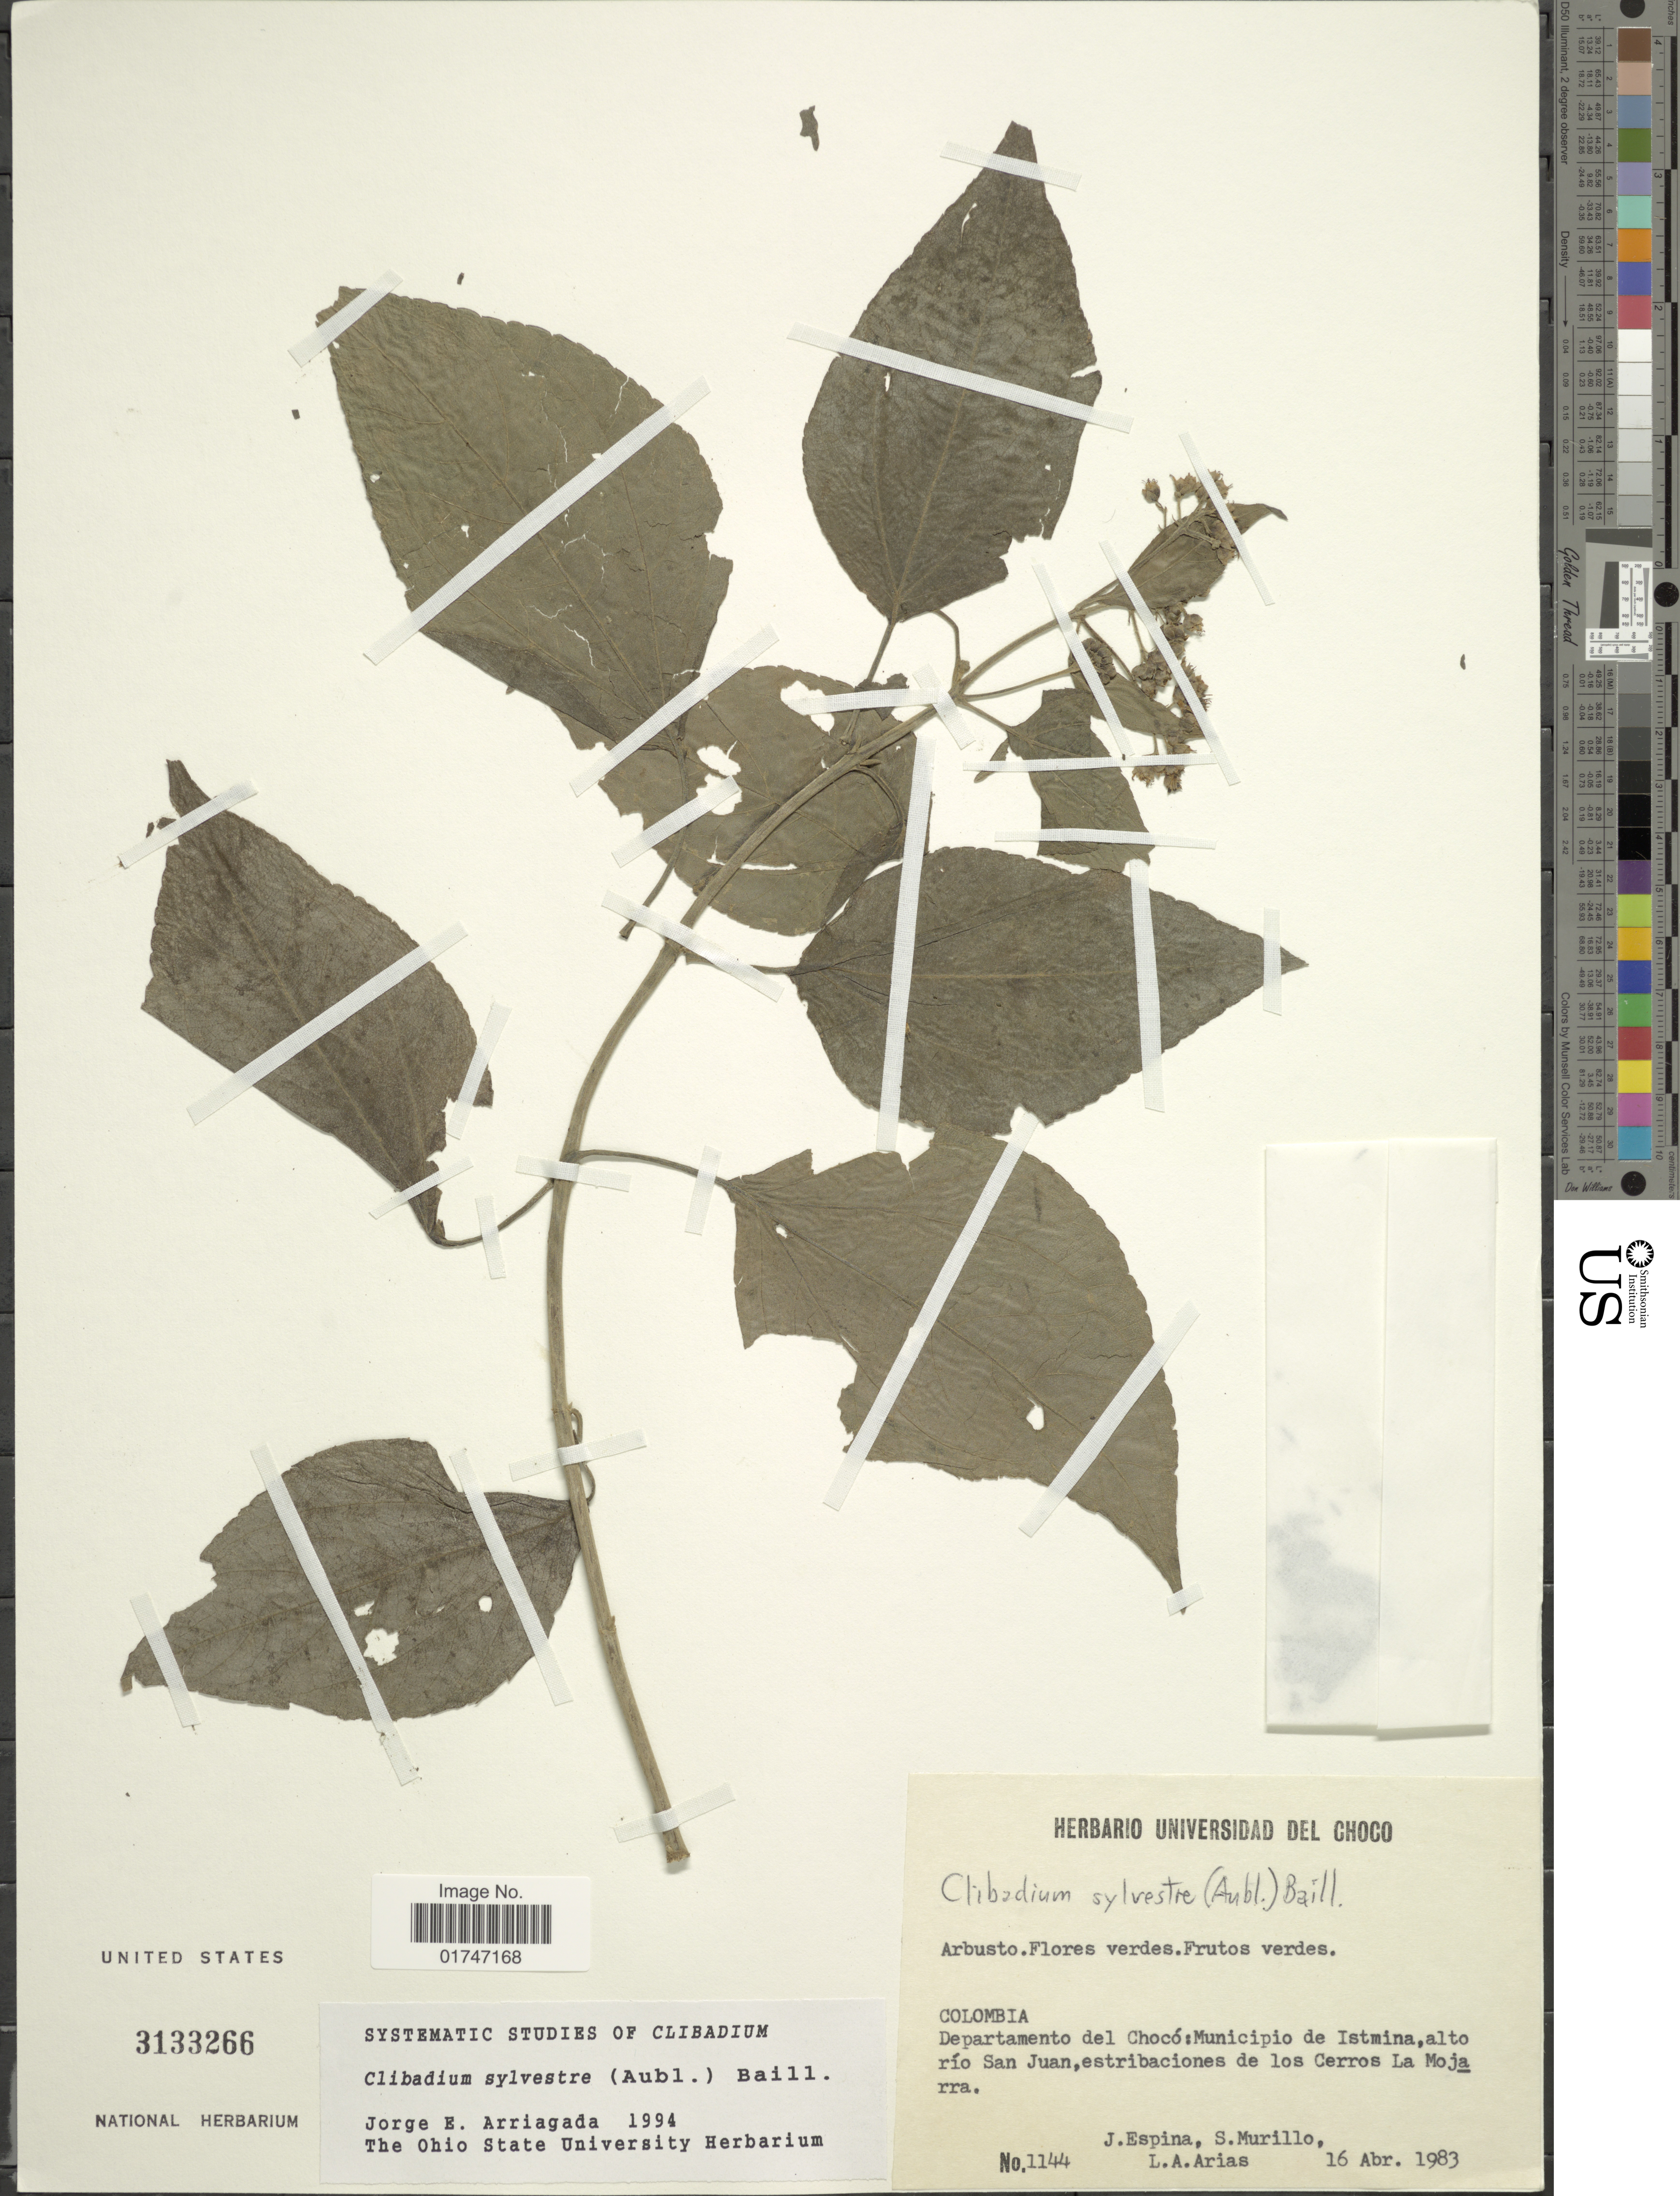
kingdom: Plantae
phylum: Tracheophyta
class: Magnoliopsida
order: Asterales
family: Asteraceae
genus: Clibadium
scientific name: Clibadium sylvestre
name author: (Aubl.) Baill.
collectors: J. Espina, S. Murillo & L. Arias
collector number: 1144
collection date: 1983-04-16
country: Colombia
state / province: Chocó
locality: Colombia. Departamento del Chocó: Municipio de Istmina, alto río San Juan, estribaciones de los Cerros La Mojarra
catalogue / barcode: US 3133266